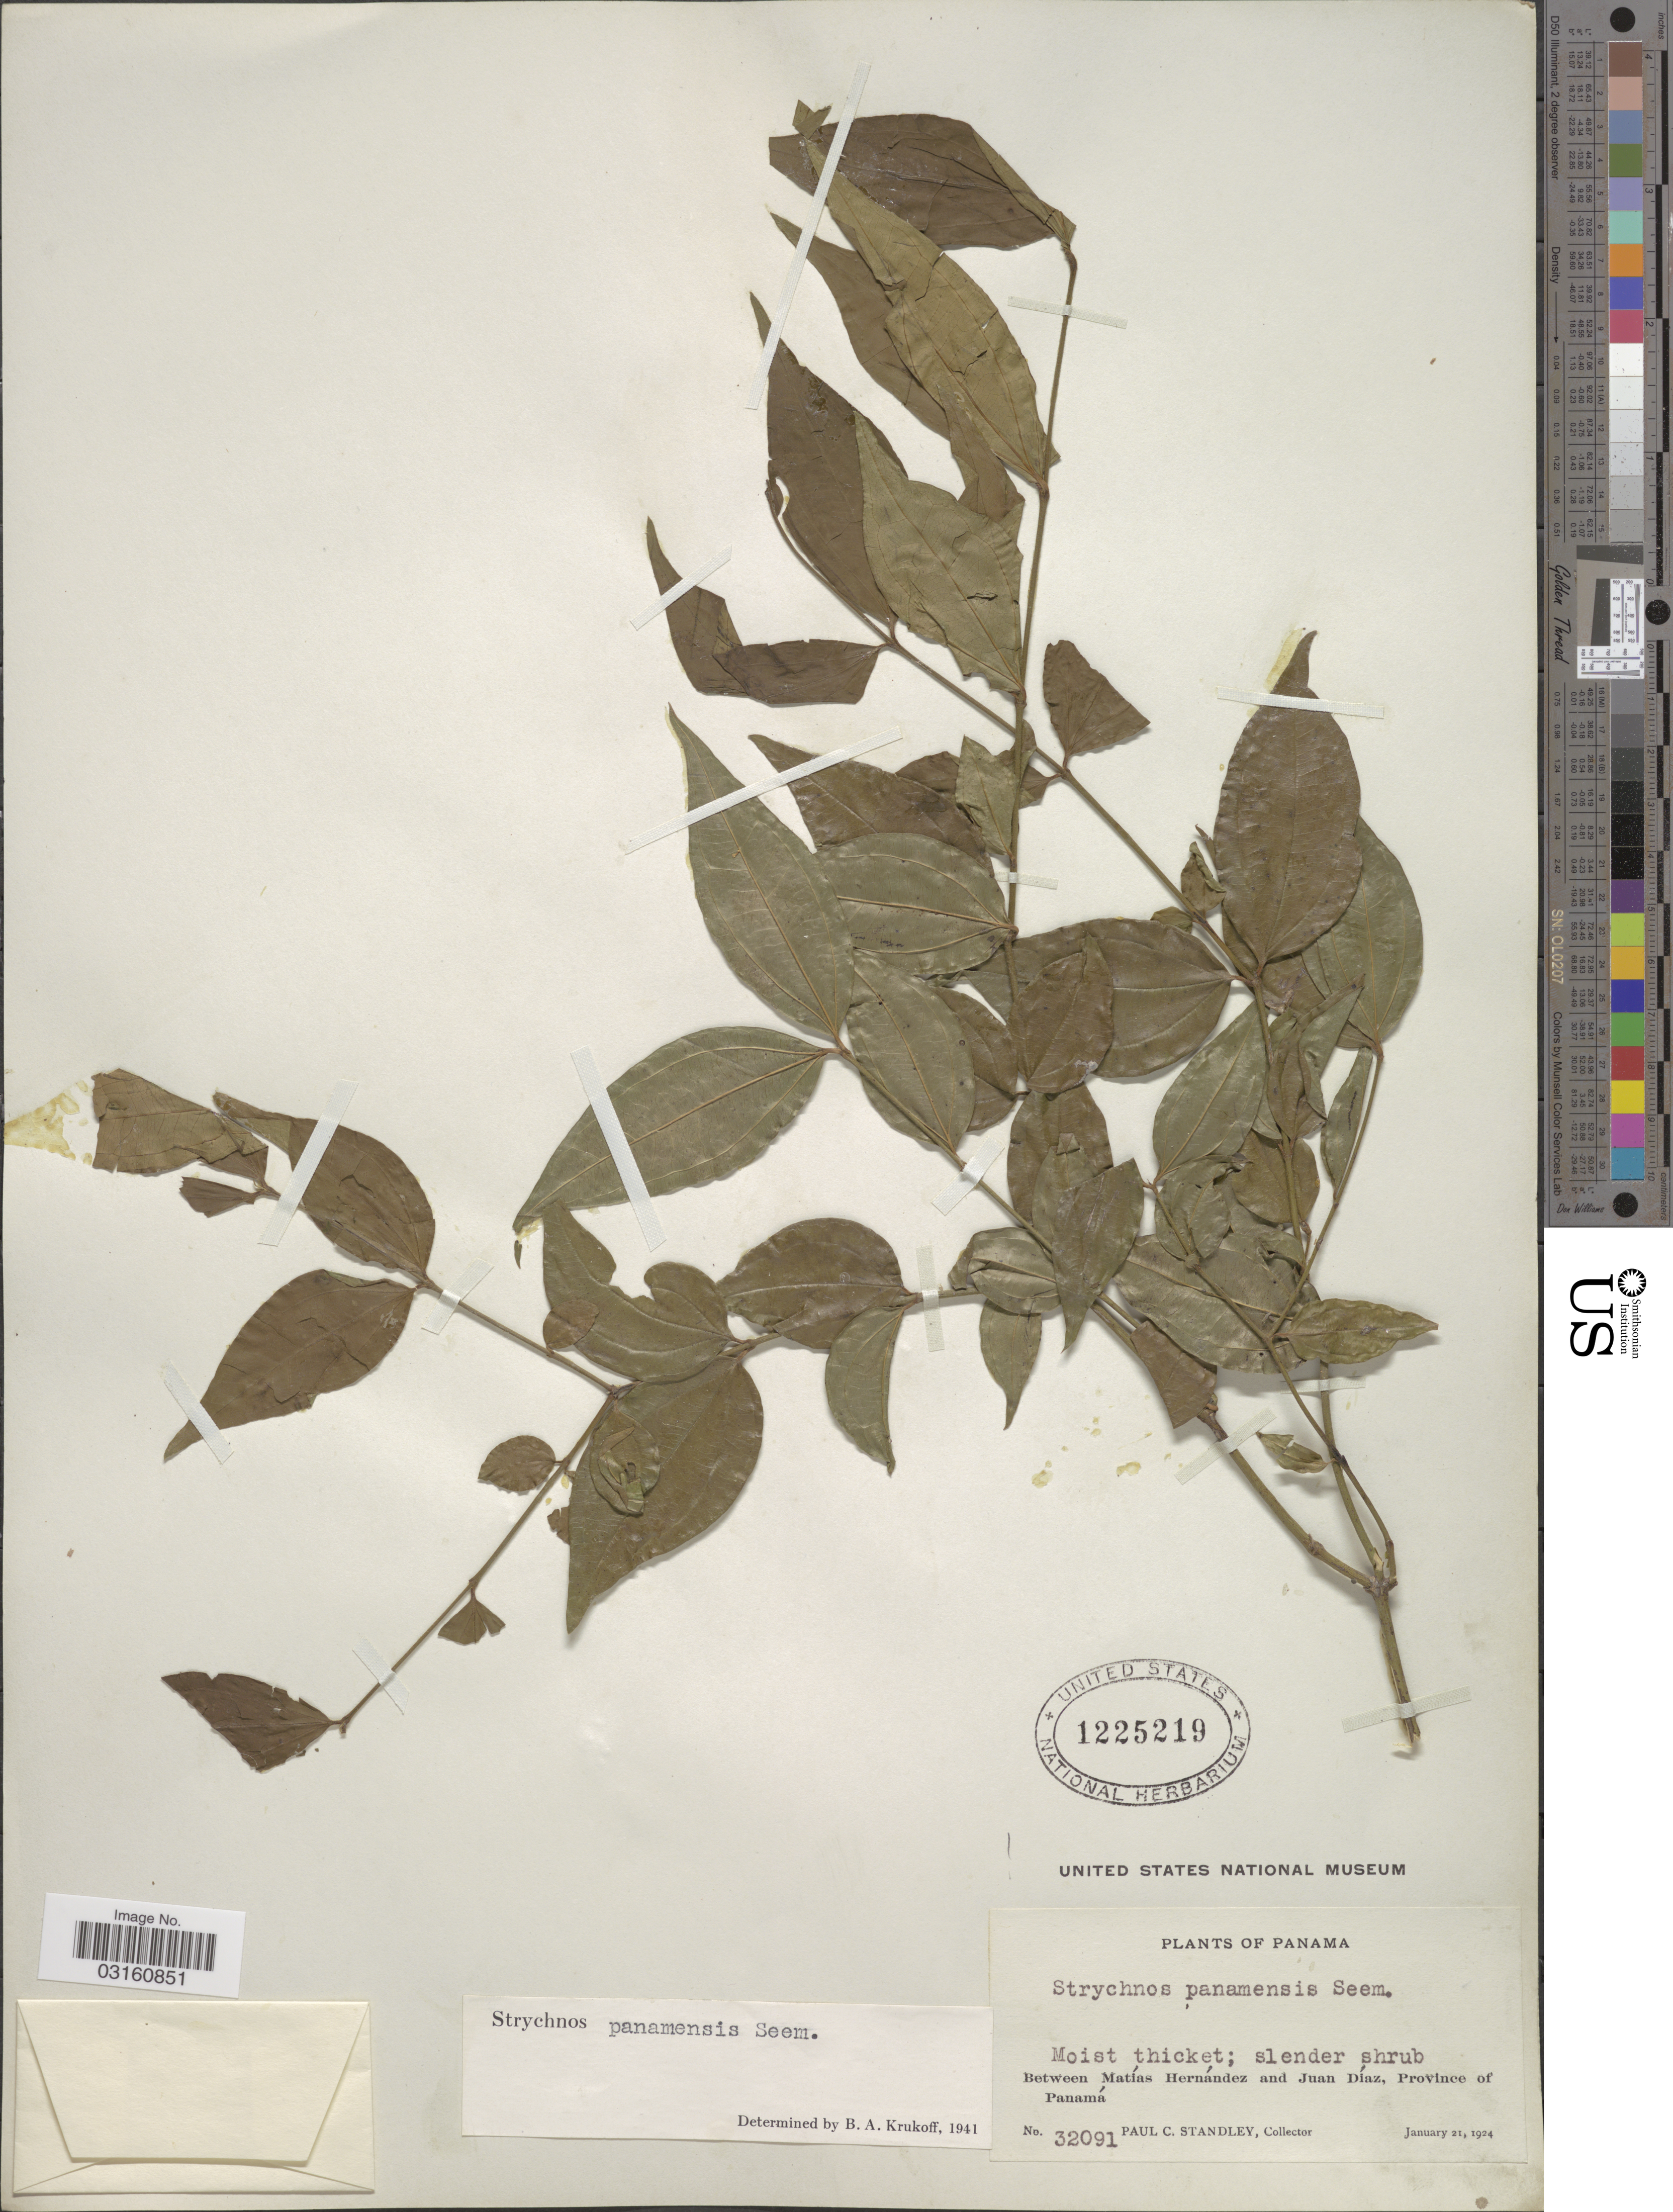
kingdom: Plantae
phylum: Tracheophyta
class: Magnoliopsida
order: Gentianales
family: Loganiaceae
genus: Strychnos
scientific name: Strychnos panamensis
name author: Seem.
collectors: P. C. Standley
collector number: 32091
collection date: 1924-01-21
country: Panama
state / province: Panamá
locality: Between Matías Hernández and Juan Díaz.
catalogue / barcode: US 1225219